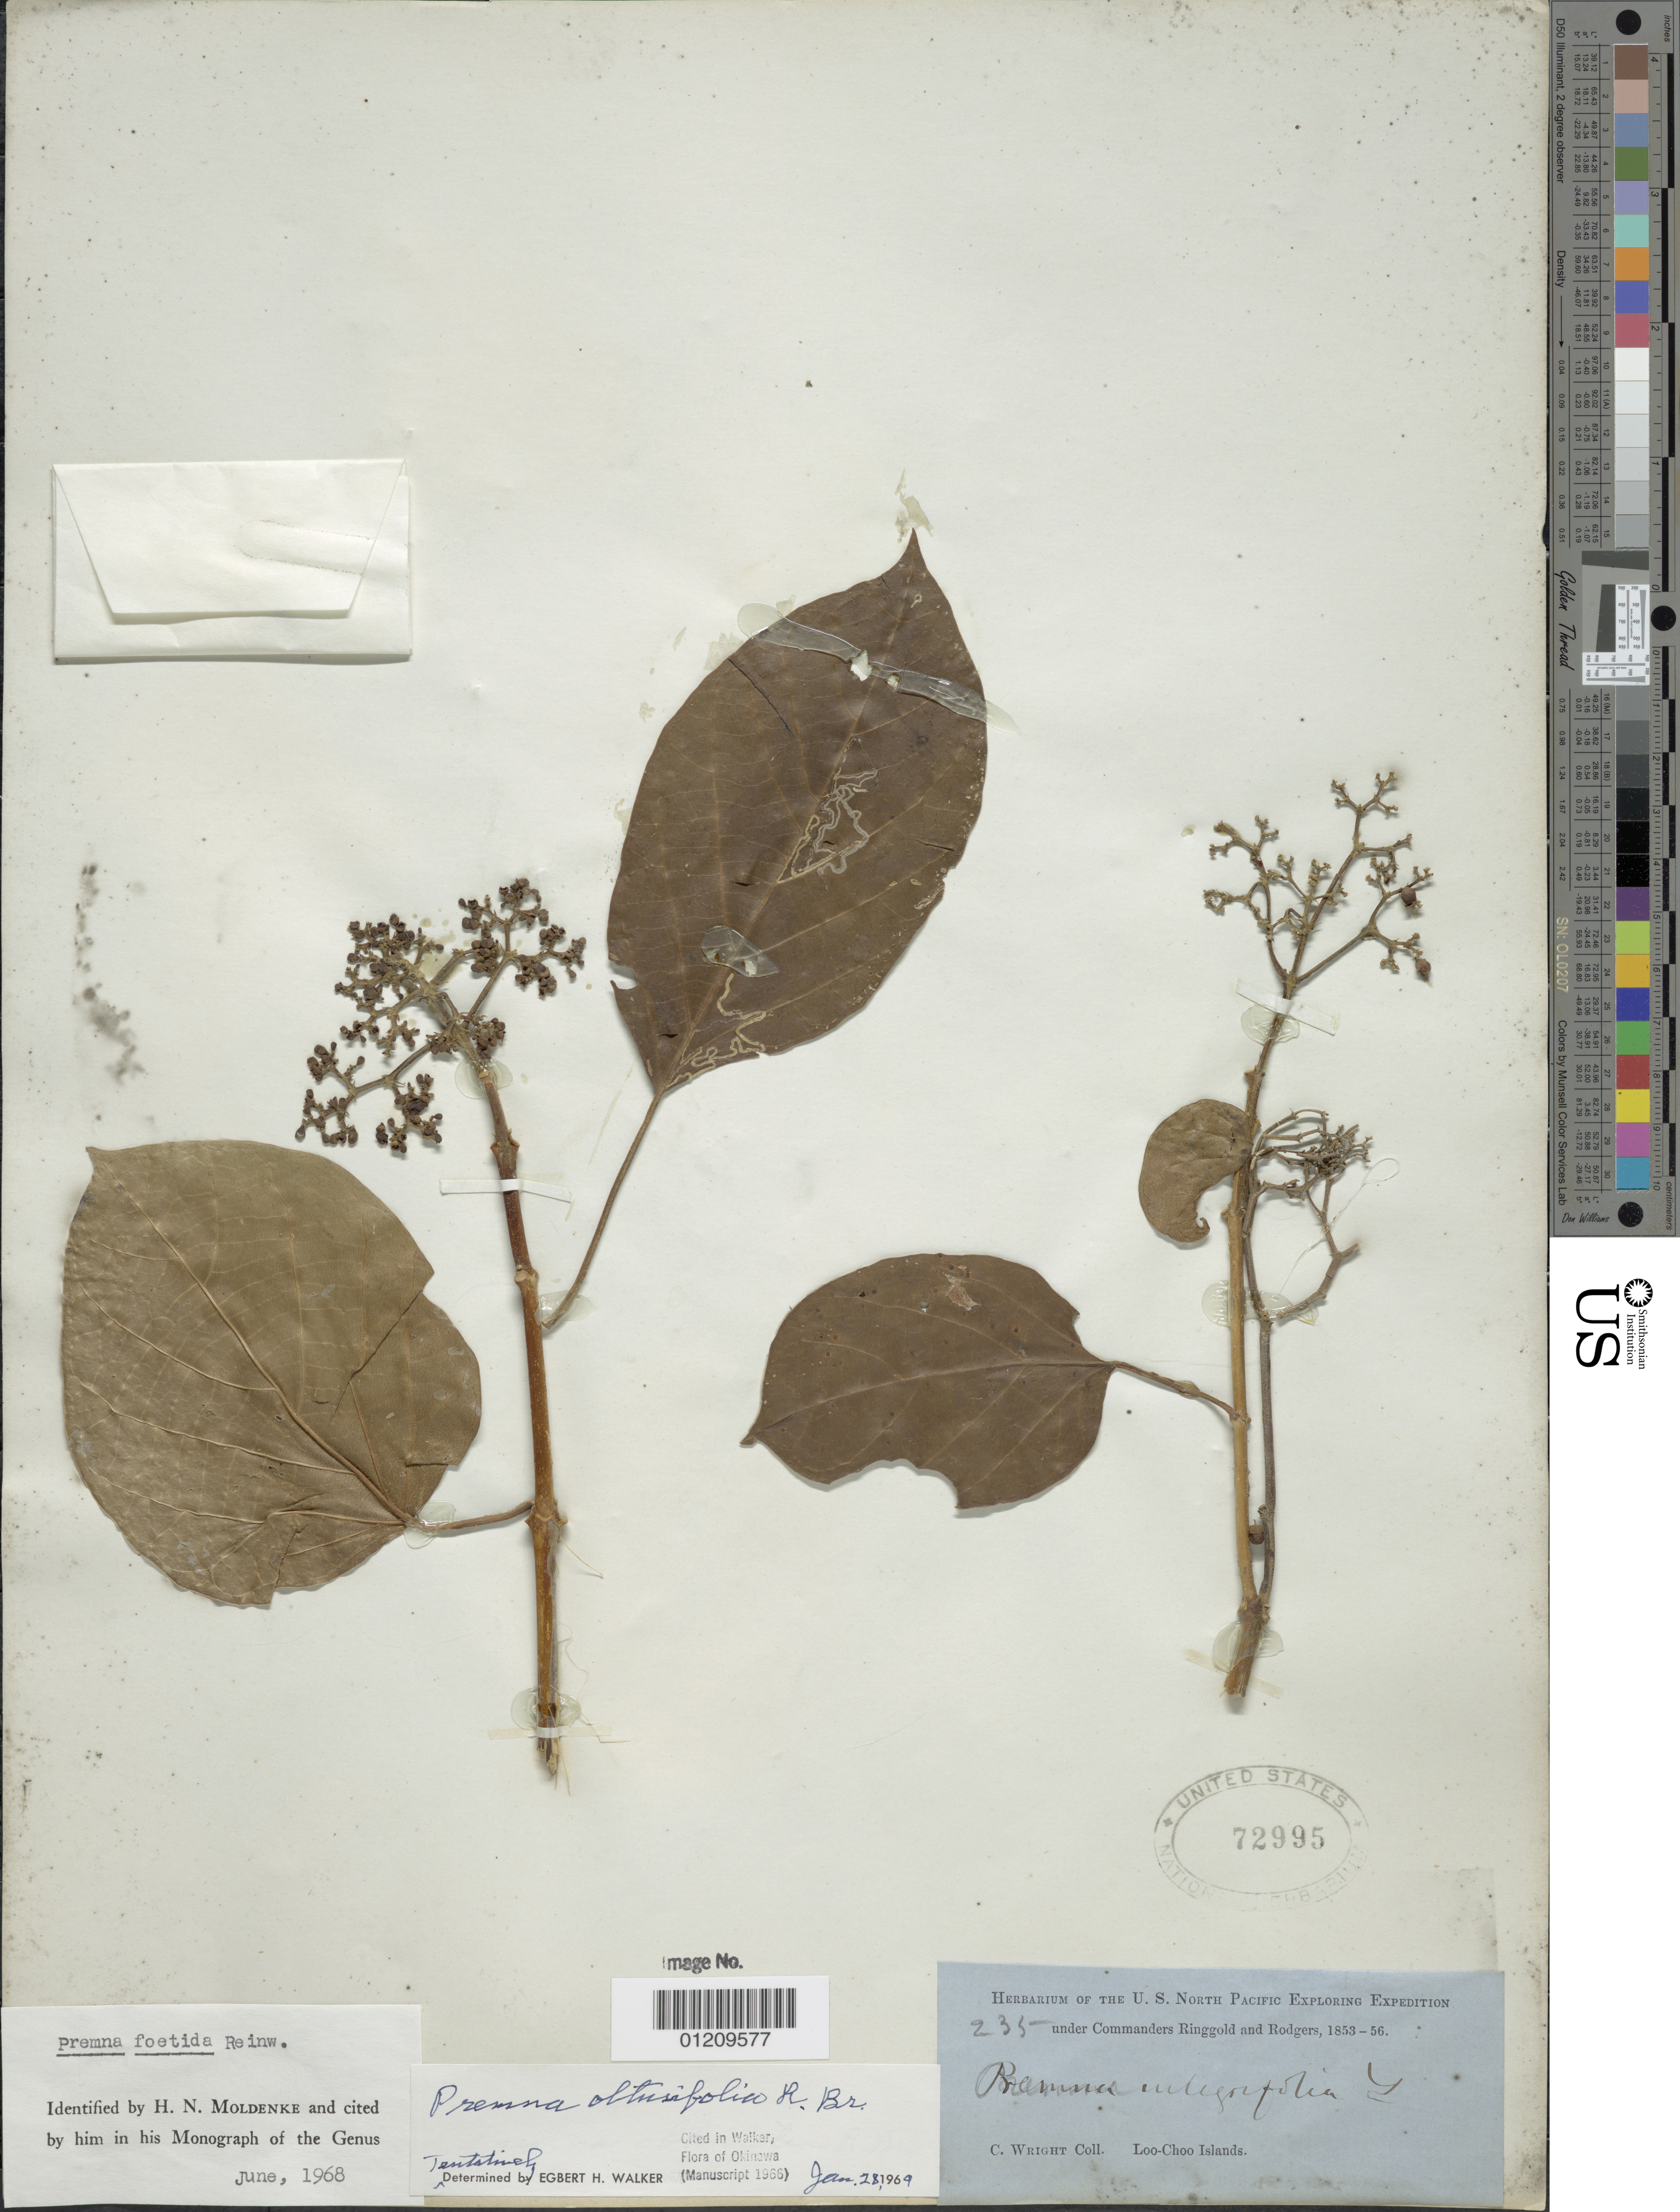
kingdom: Plantae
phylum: Tracheophyta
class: Magnoliopsida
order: Lamiales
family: Lamiaceae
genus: Premna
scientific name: Premna foetida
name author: Reinw. ex Blume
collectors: C. Wright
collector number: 235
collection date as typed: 1853 to -- --- 1856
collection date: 1853/1856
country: Japan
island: Ryukyu Islands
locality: Loo Choo Islands.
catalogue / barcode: US 72995